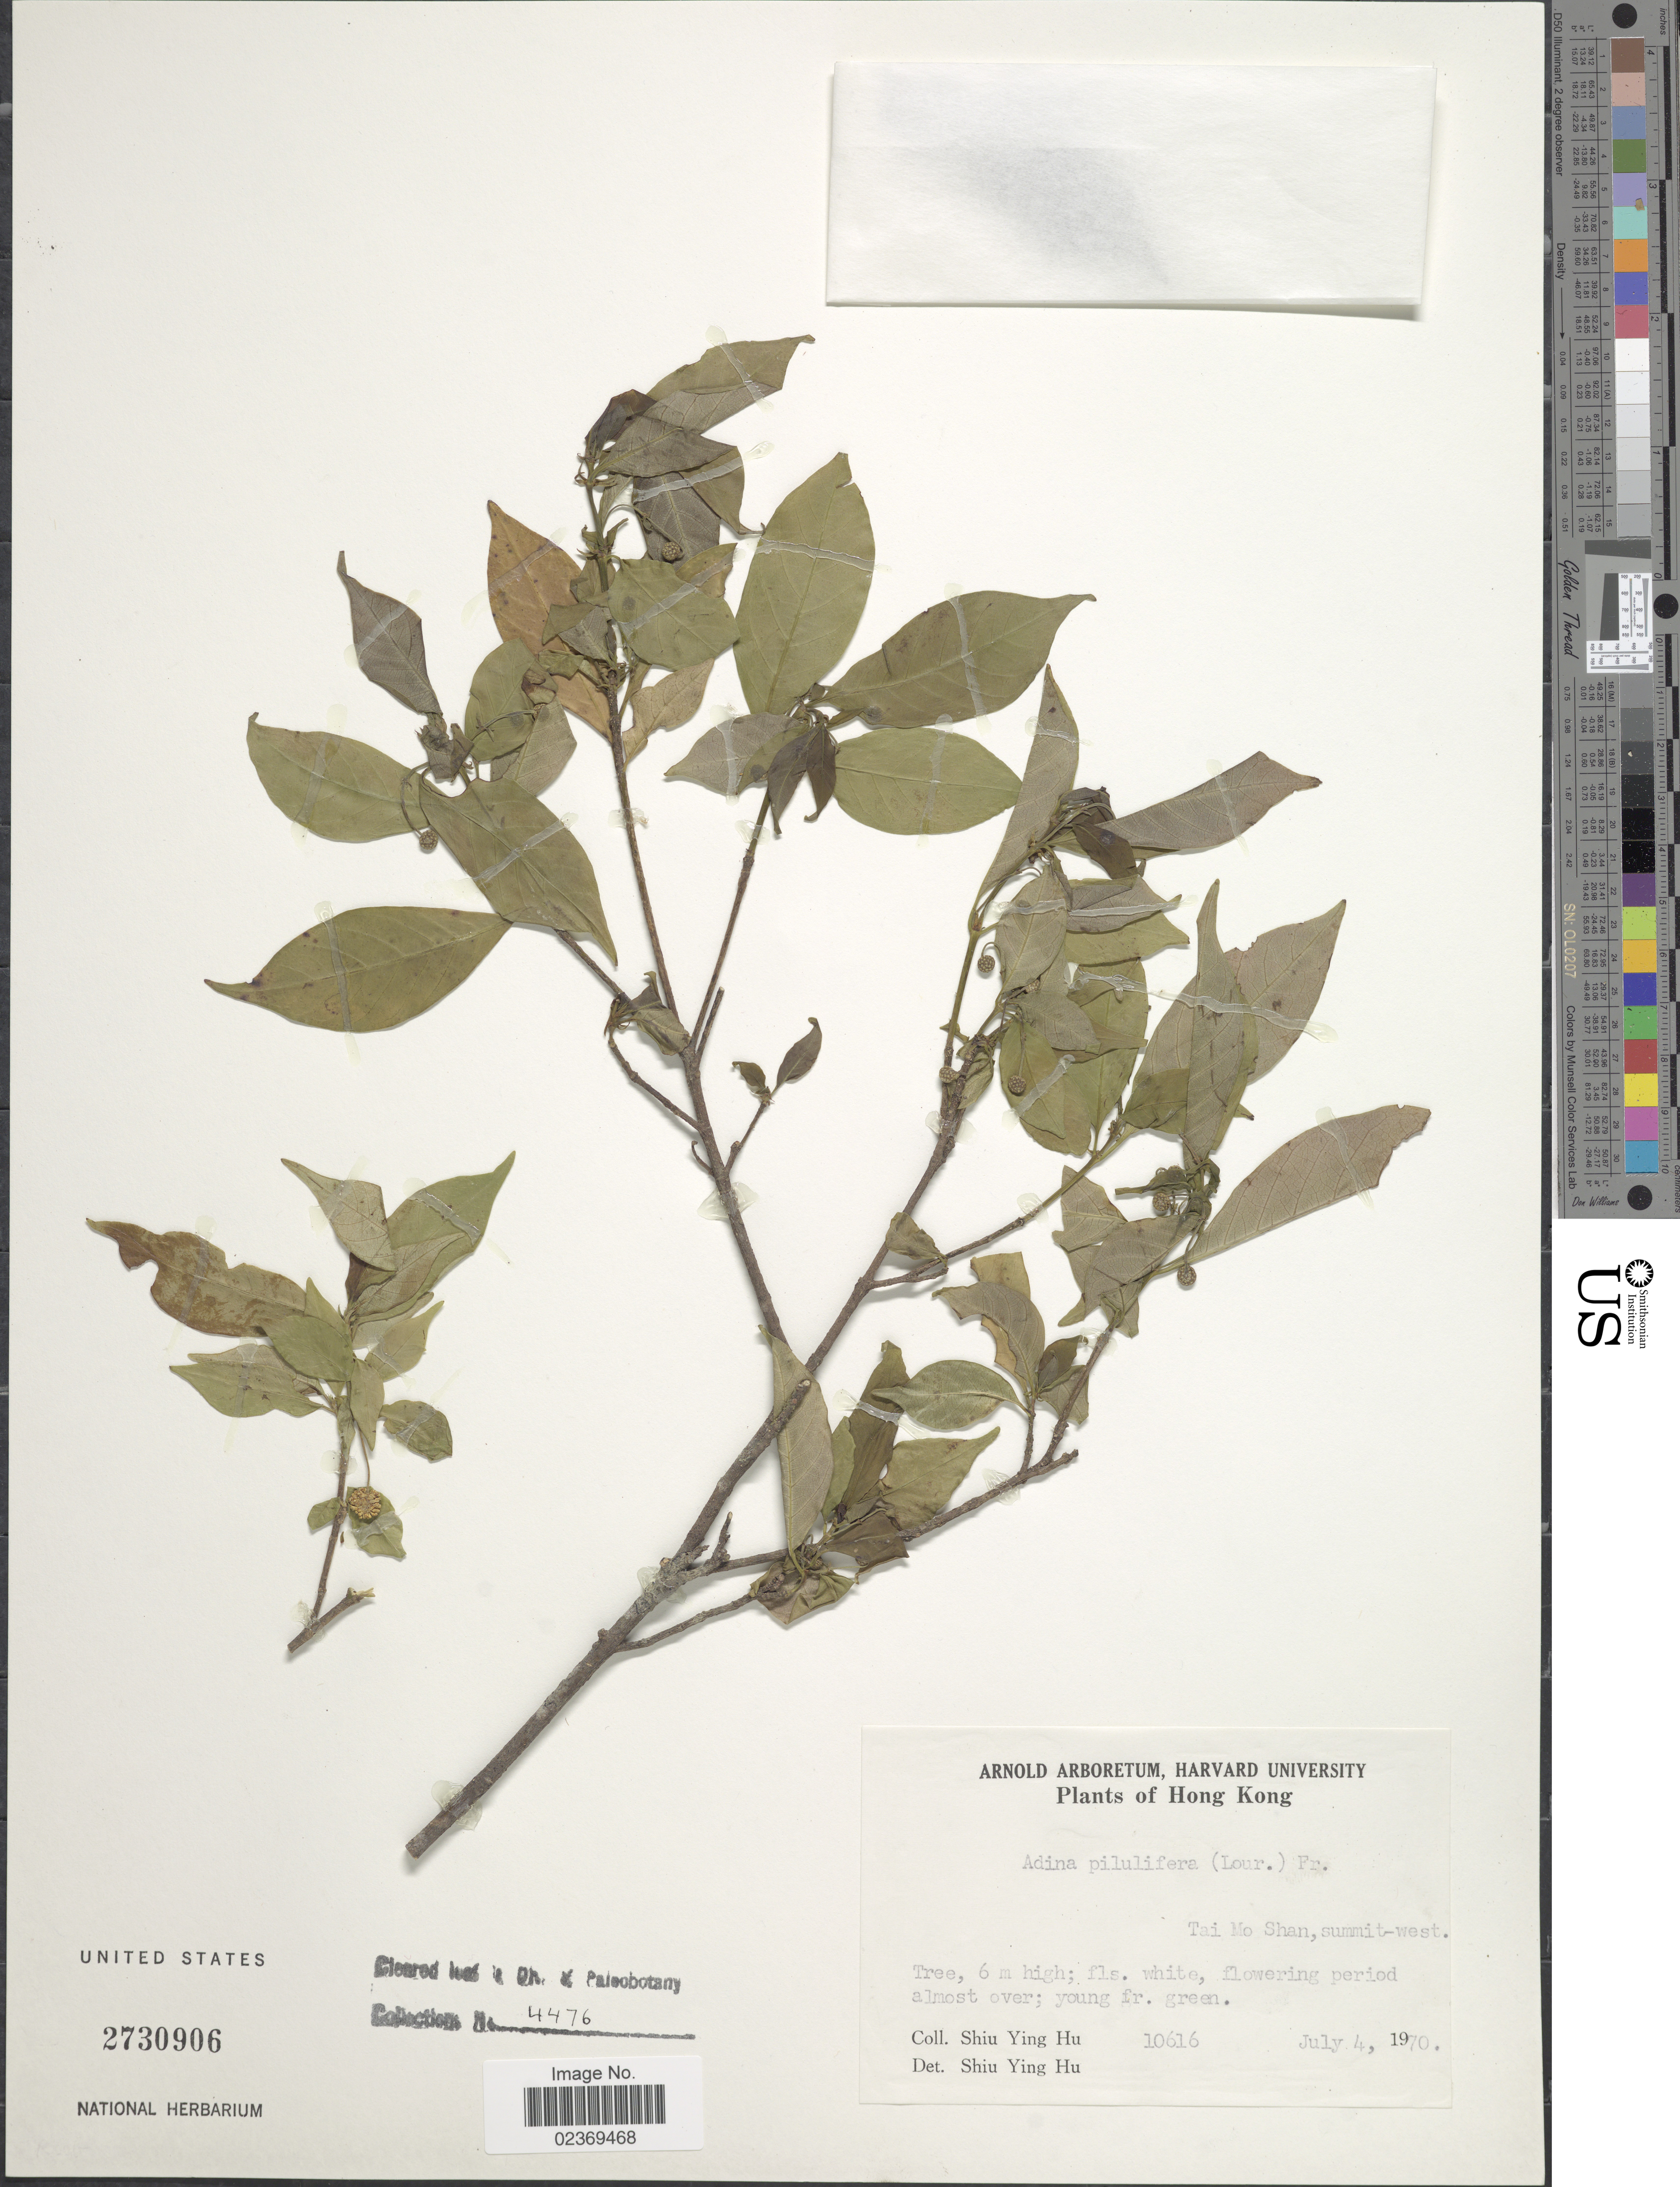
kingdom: Plantae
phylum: Tracheophyta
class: Magnoliopsida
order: Gentianales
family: Rubiaceae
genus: Adina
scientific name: Adina pilulifera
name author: (Lam.) Franch. & Drake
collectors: S. Y. Hu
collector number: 10616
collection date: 1970-07-04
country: China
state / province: Hong Kong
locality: Tai Mo Shan, summit-west.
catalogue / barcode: US 2730906